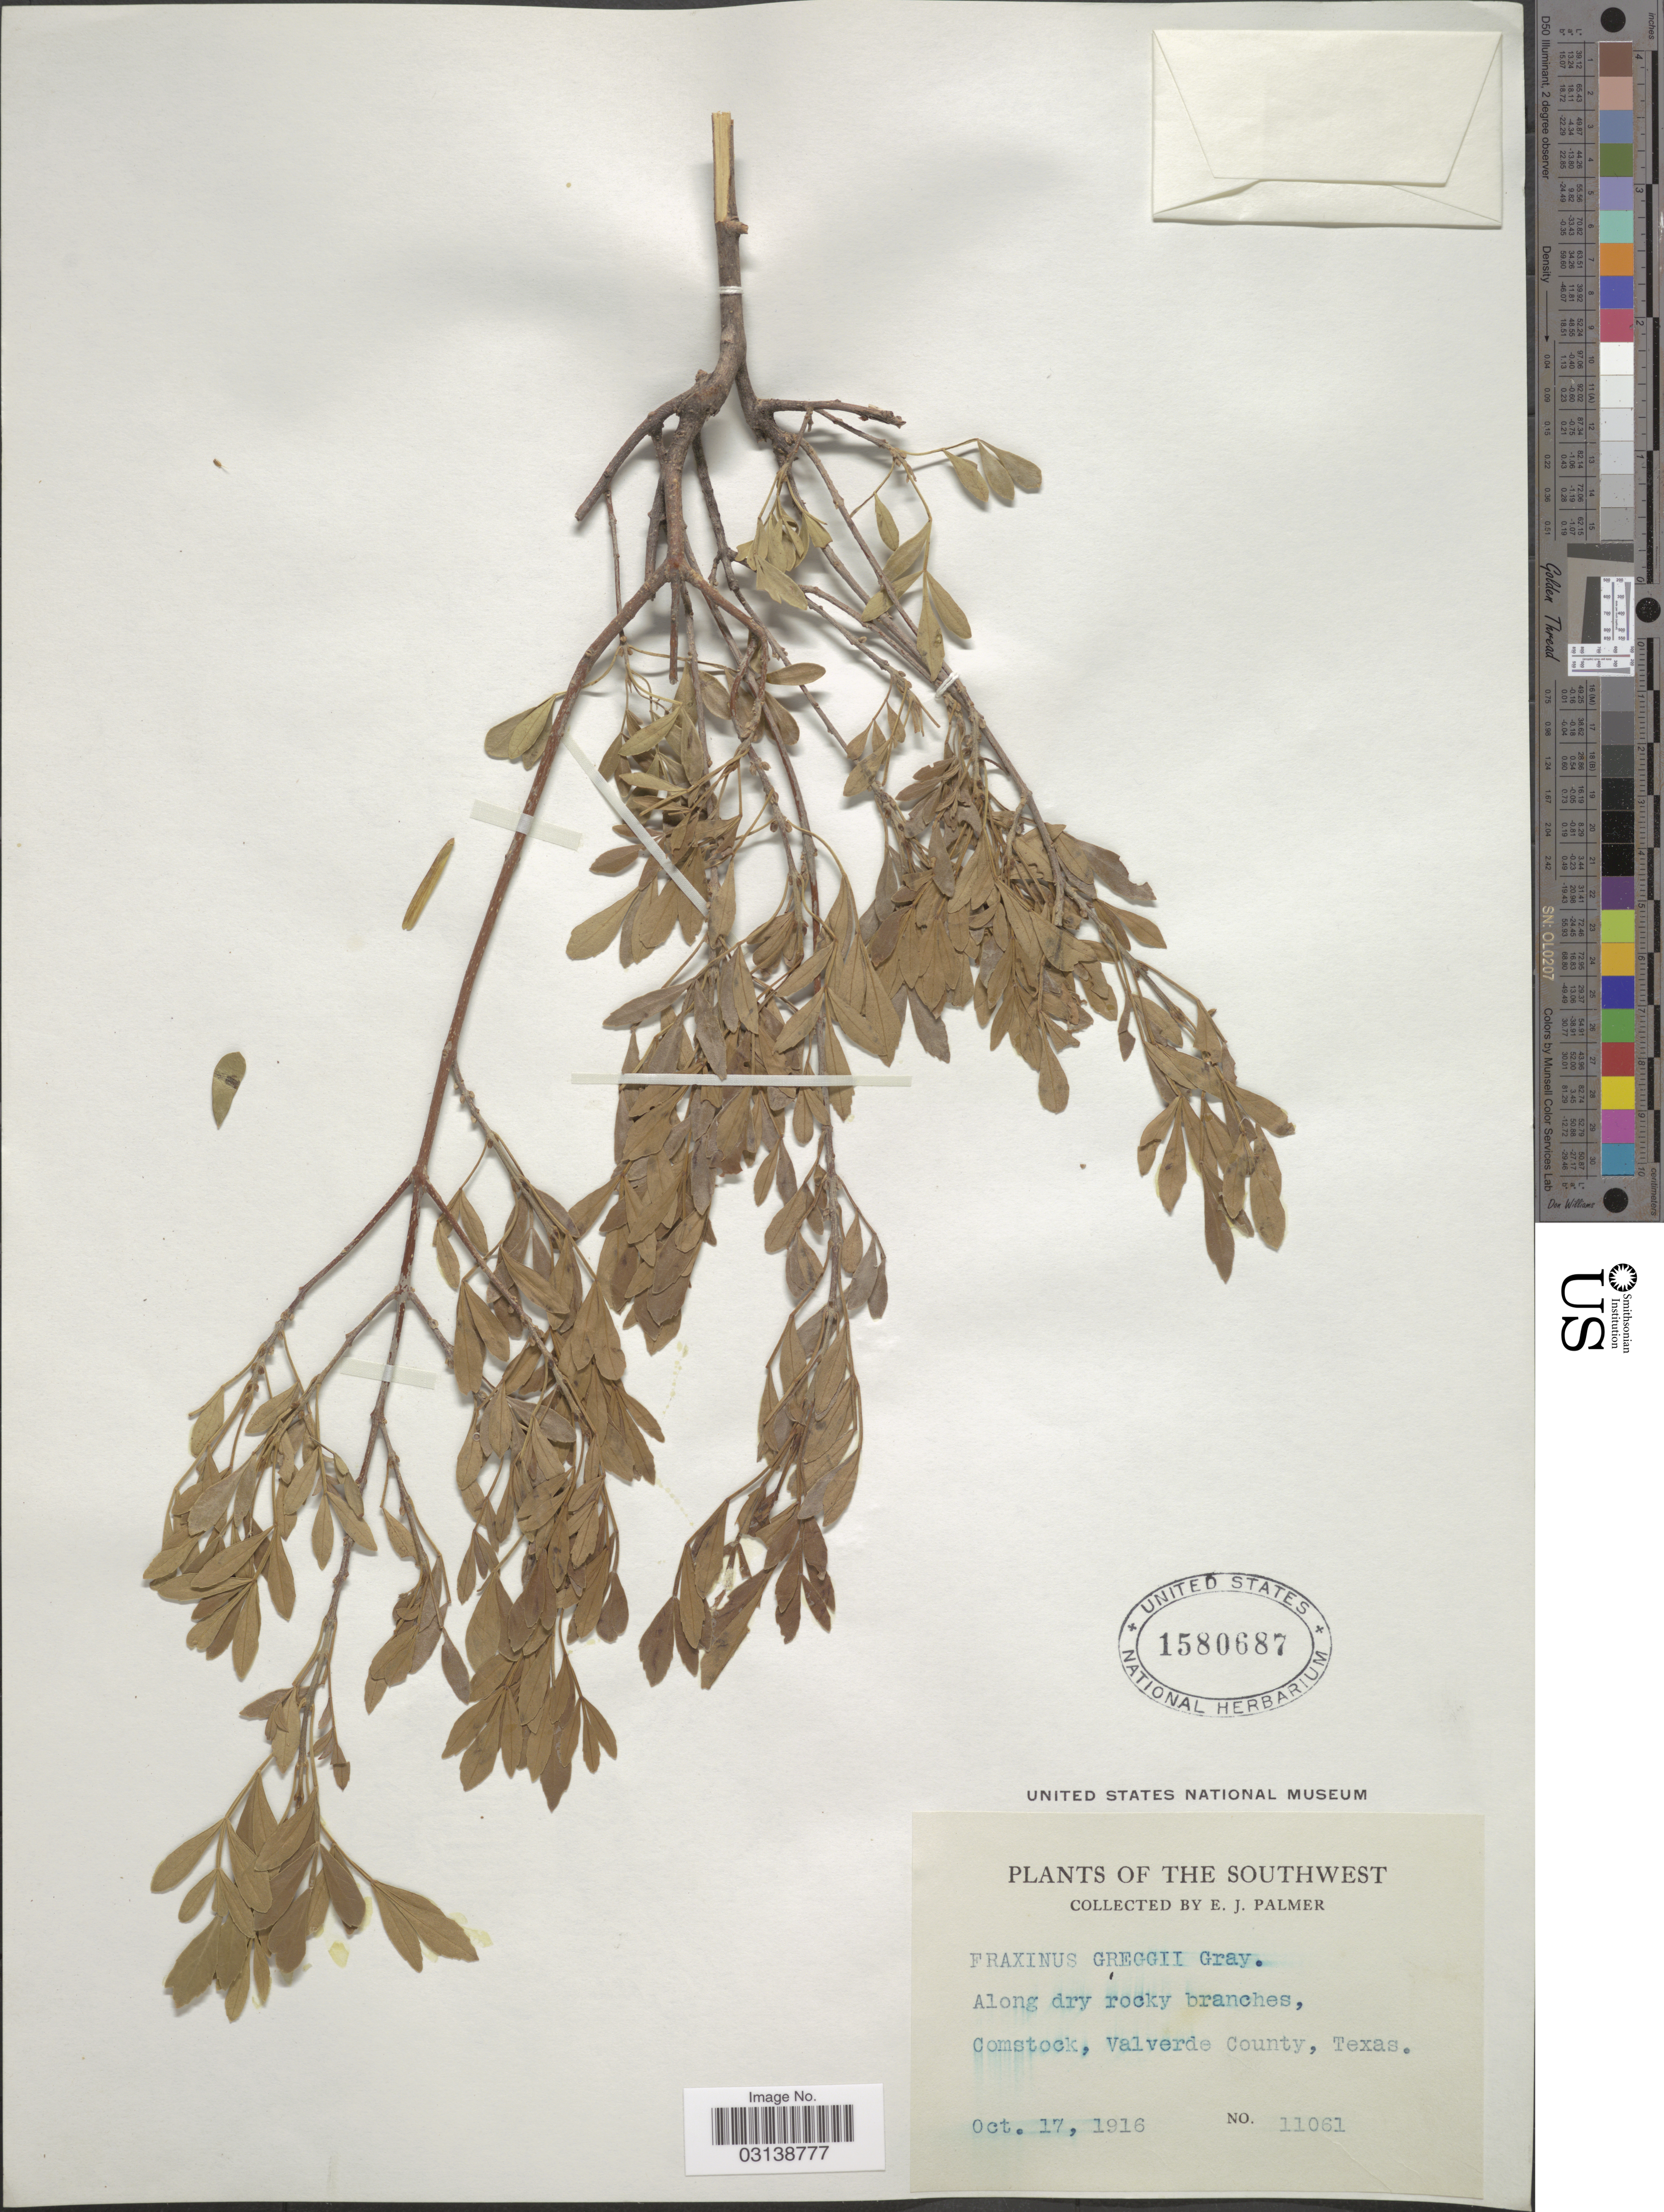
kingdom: Plantae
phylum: Tracheophyta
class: Magnoliopsida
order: Lamiales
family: Oleaceae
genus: Fraxinus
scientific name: Fraxinus greggii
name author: A. Gray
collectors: E. J. Palmer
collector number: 11061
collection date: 1916-10-17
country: United States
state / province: Texas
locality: The Southwest. Comstock, Valverde County.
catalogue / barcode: US 1580687